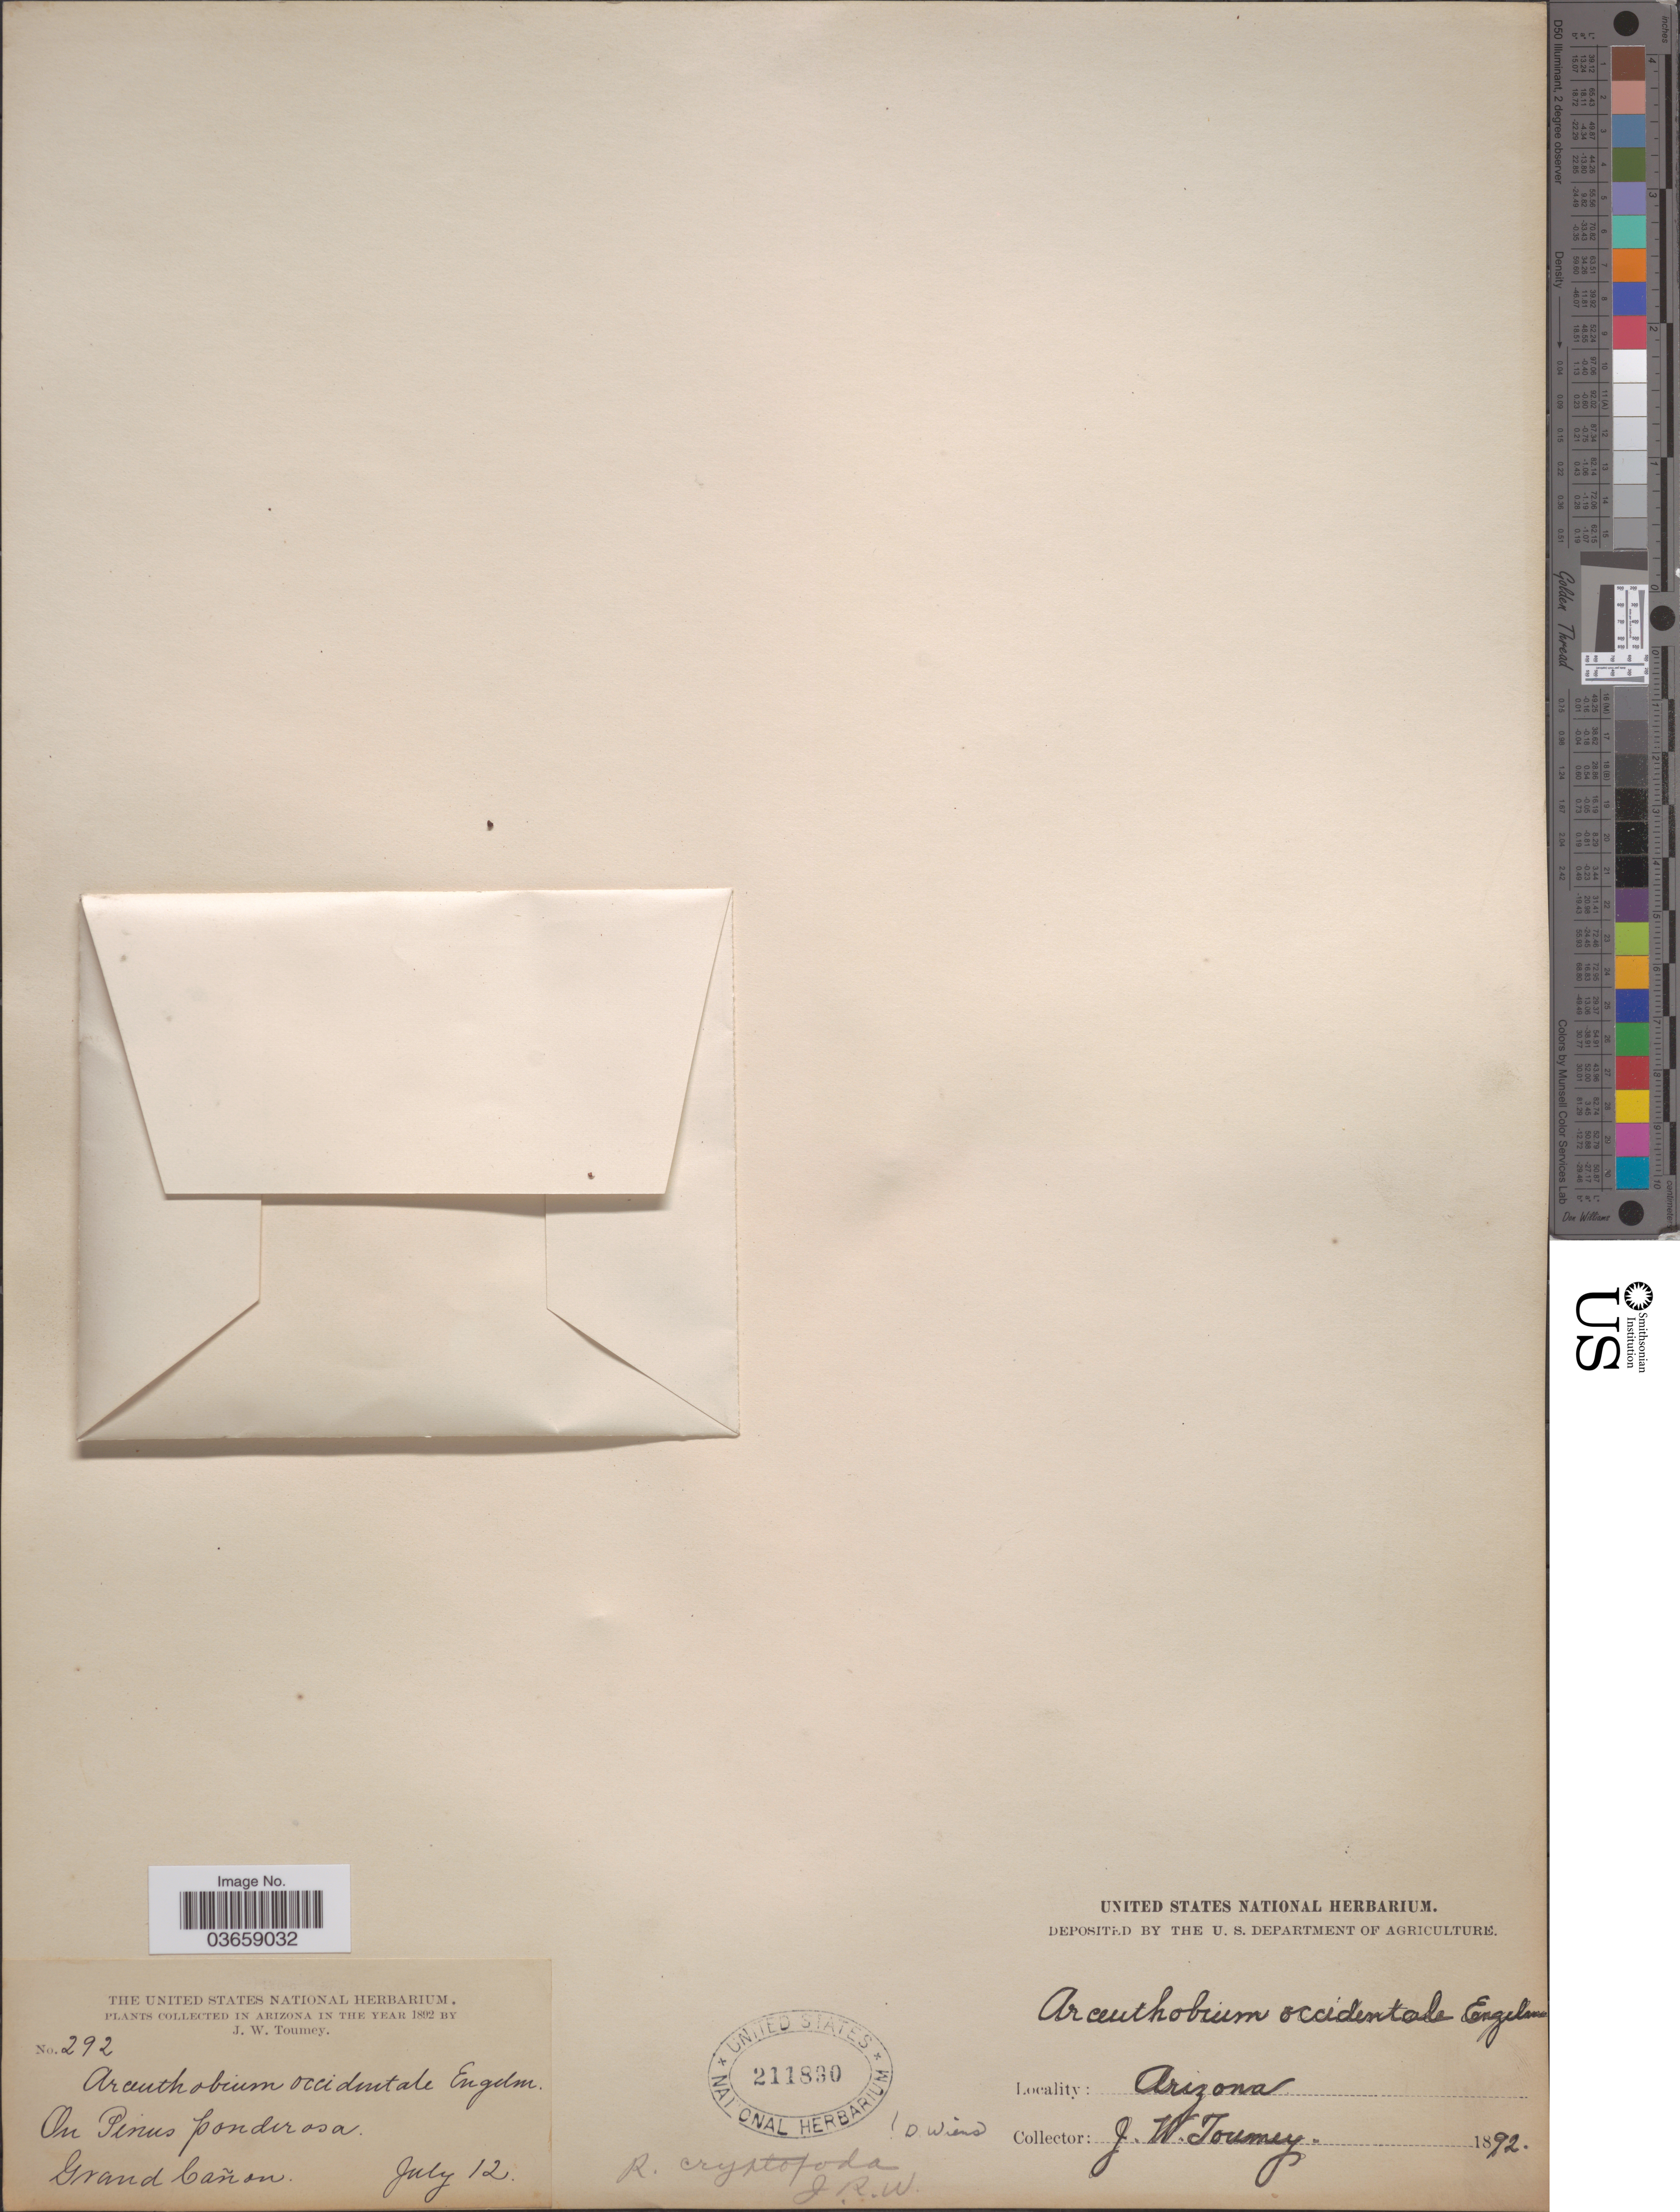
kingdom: Plantae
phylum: Tracheophyta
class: Magnoliopsida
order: Santalales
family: Viscaceae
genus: Arceuthobium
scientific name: Arceuthobium vaginatum f. cryptopodum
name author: (Engelm.) L.S. Gill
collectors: J. W. Toumey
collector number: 292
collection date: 1892-07-12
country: United States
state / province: Arizona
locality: Grand Cañon.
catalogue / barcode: US 211890